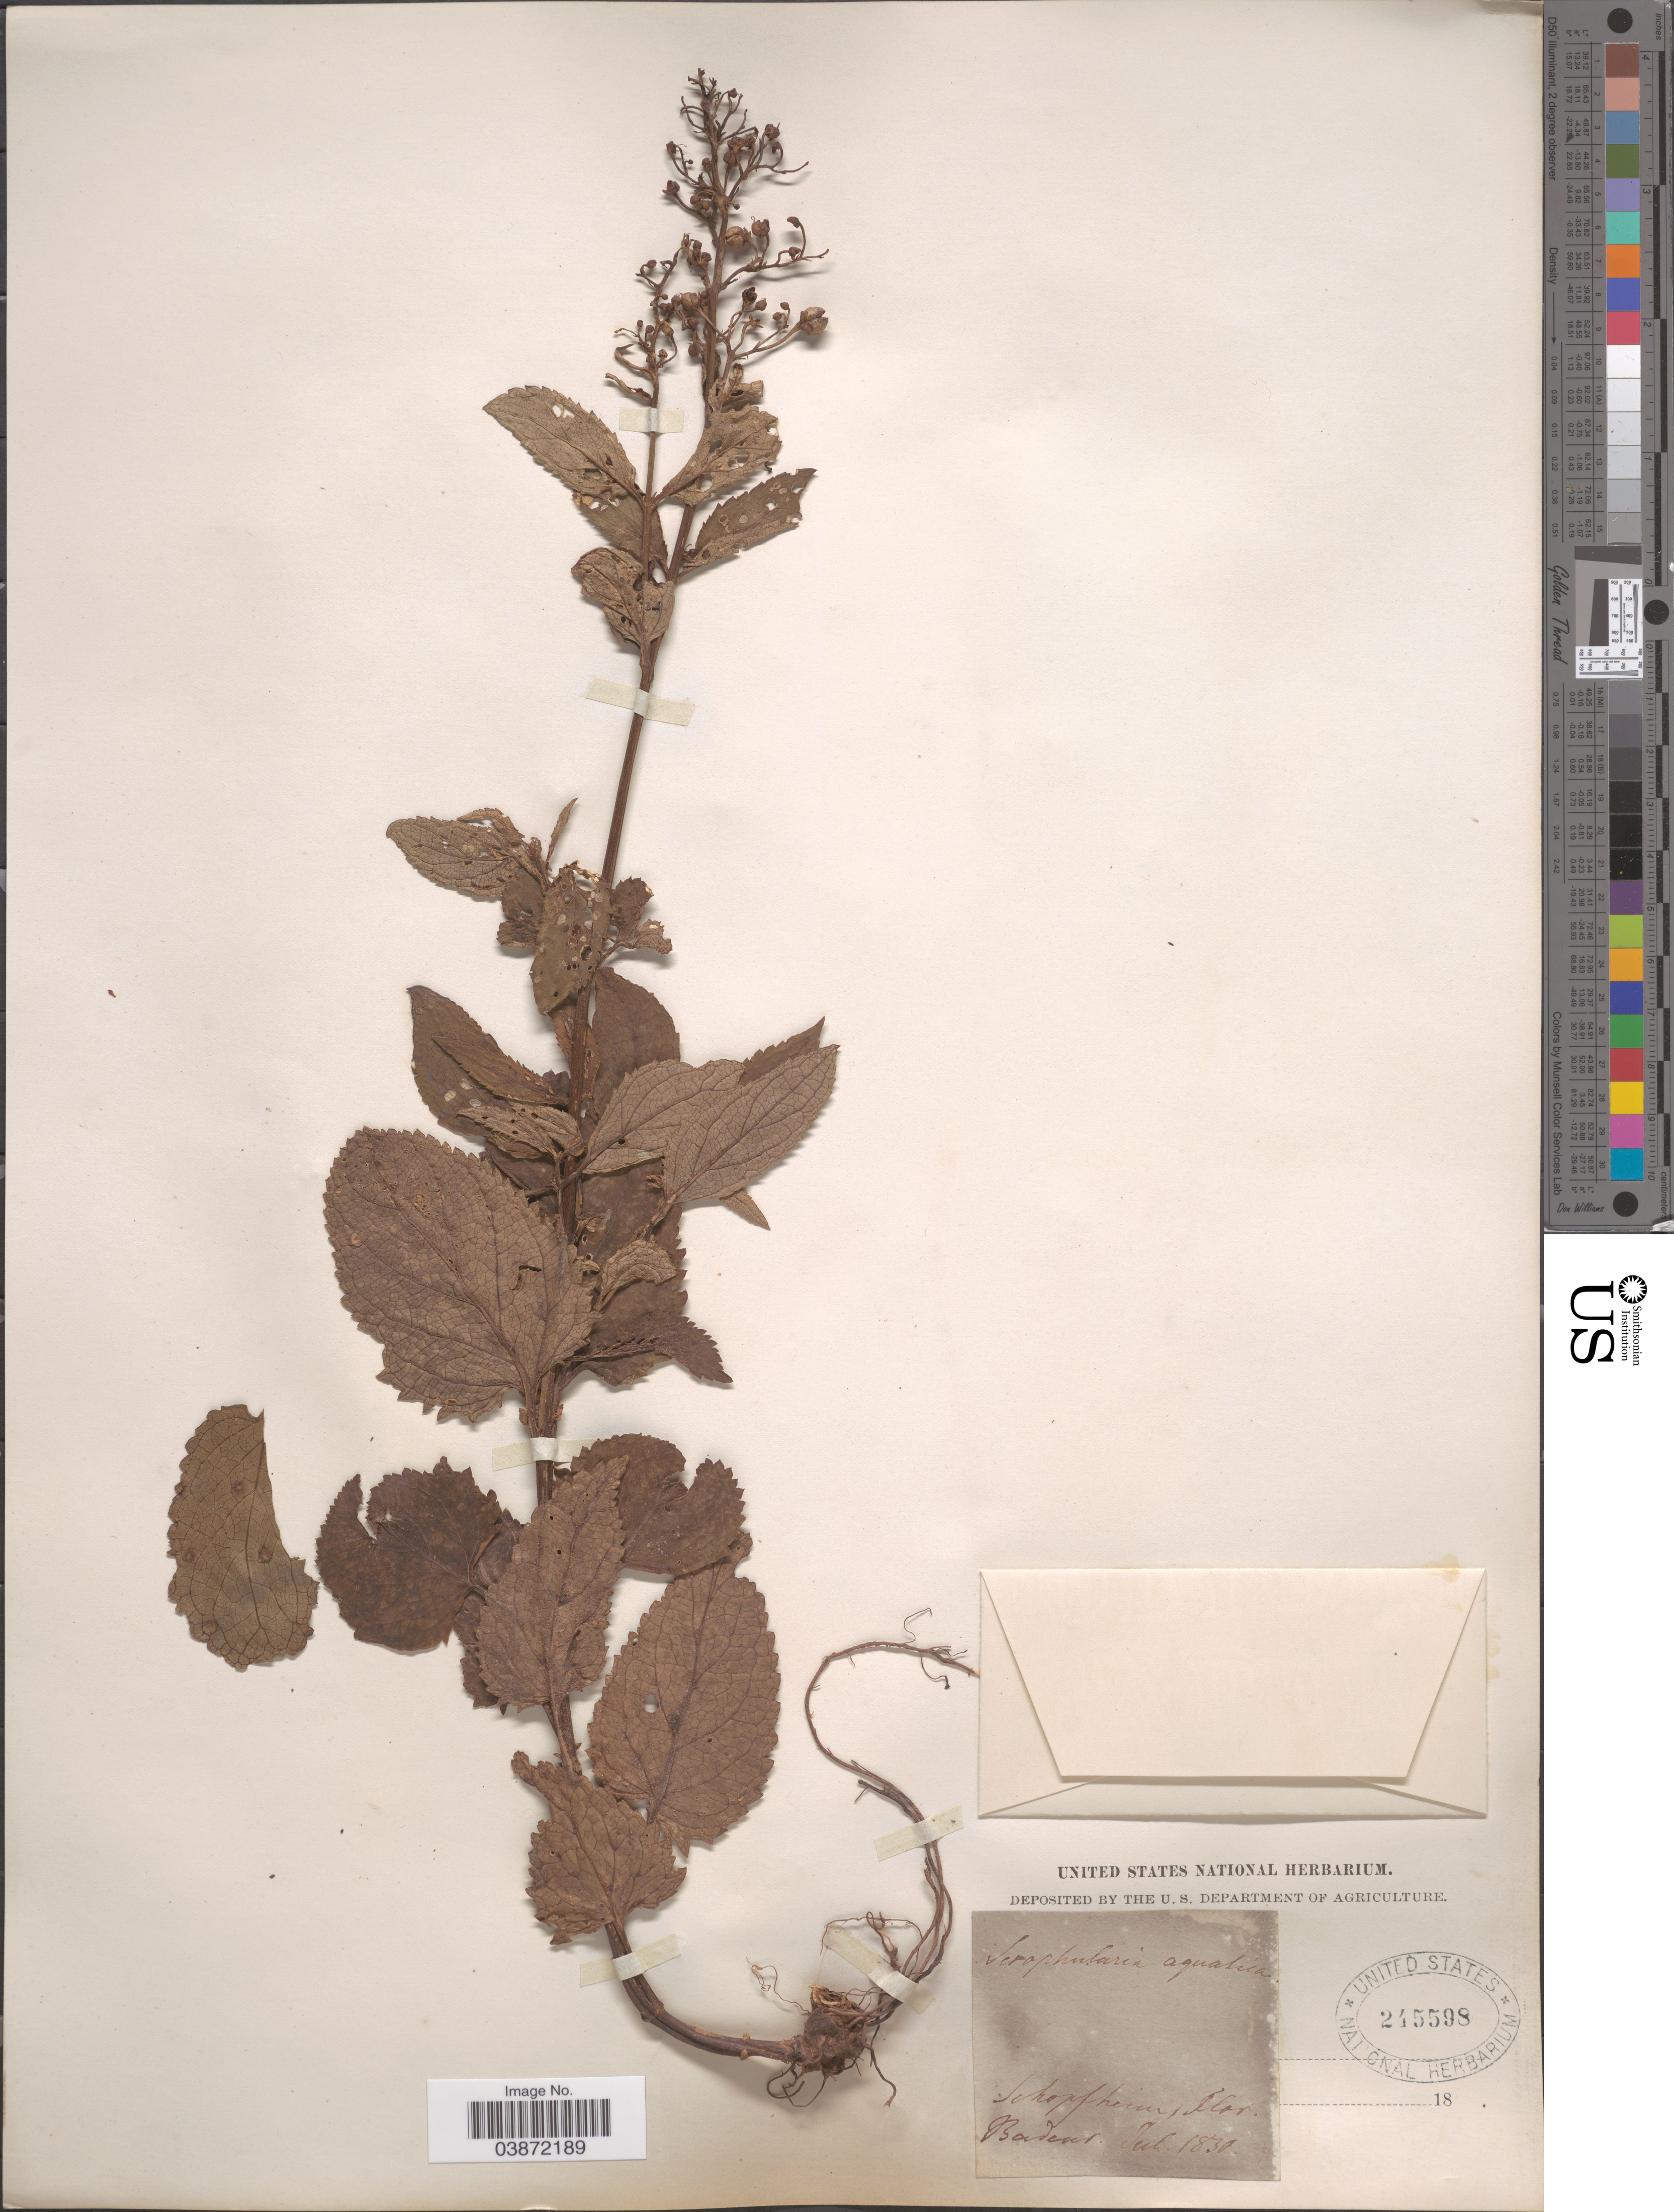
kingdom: Plantae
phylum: Tracheophyta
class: Magnoliopsida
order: Lamiales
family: Scrophulariaceae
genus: Scrophularia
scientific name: Scrophularia aquatica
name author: L.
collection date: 1830-07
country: Germany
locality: Schopfheim, Badens.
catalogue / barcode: US 245598